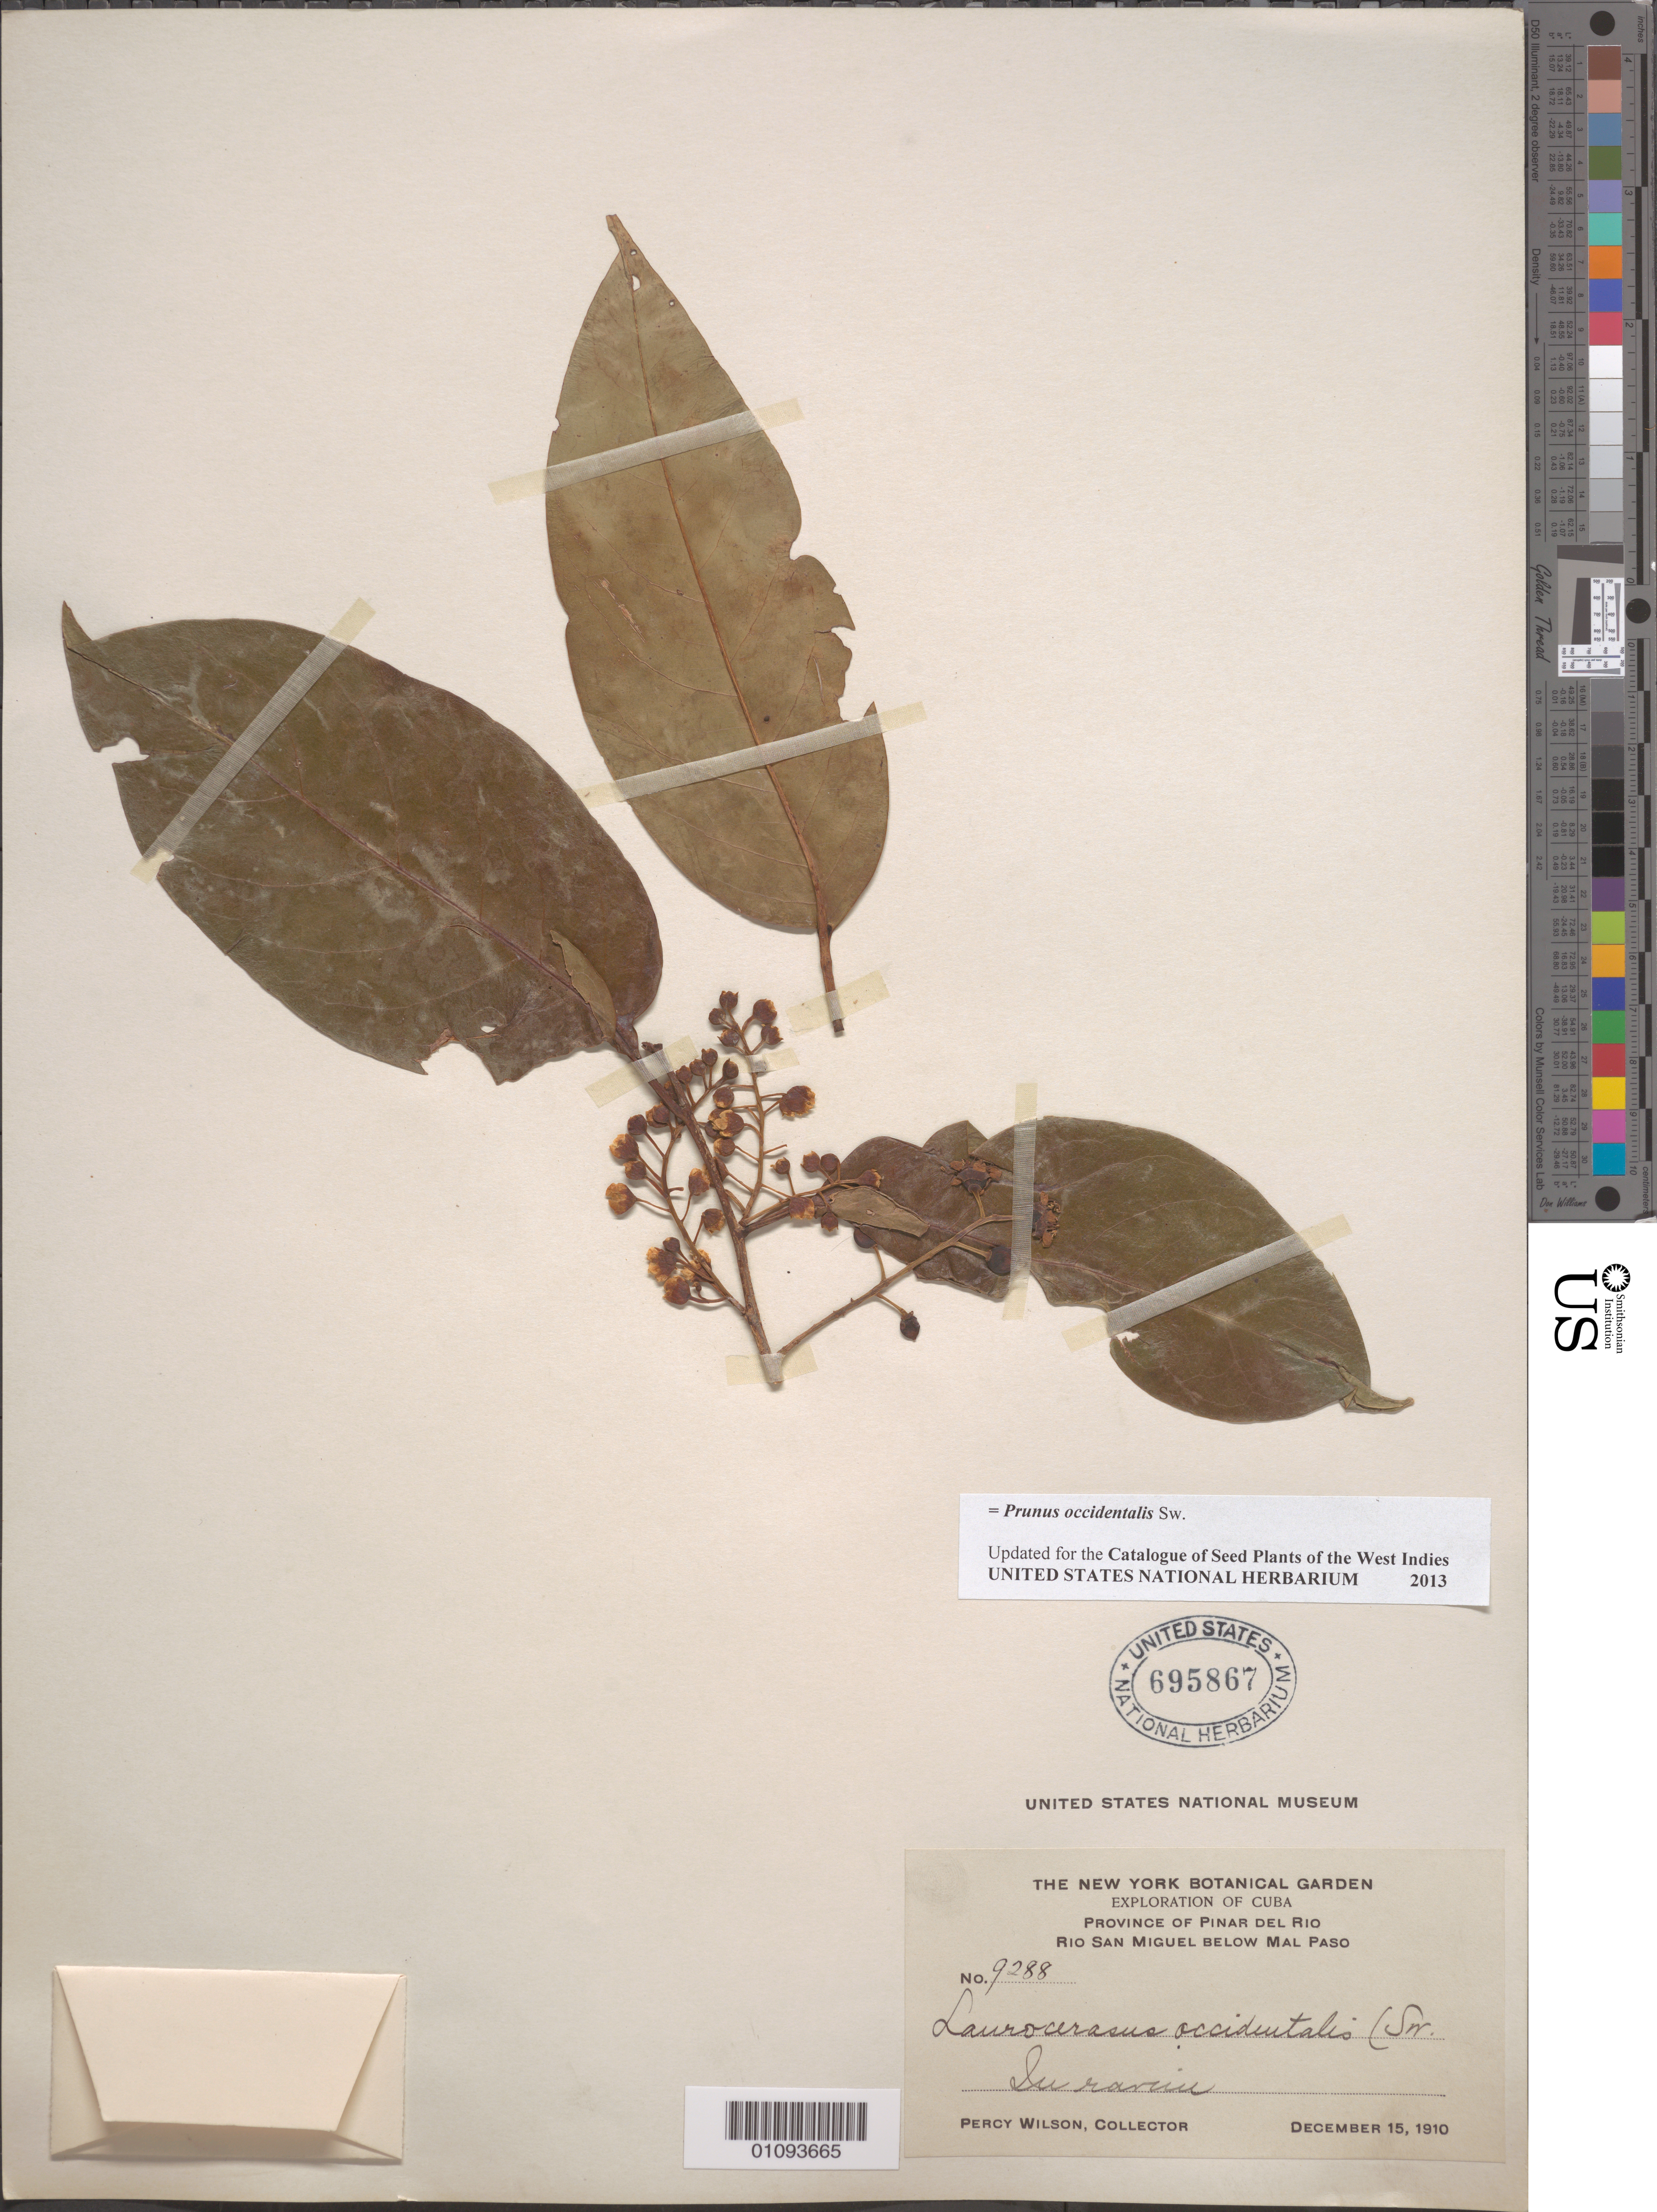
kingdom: Plantae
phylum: Tracheophyta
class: Magnoliopsida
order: Rosales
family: Rosaceae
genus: Prunus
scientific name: Prunus occidentalis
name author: Sw.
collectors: P. Wilson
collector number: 9288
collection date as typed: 15 Dec 1910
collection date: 1910-12-15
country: Cuba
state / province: Pinar del Rio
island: Cuba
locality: Pinar del Rio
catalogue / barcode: US 695867